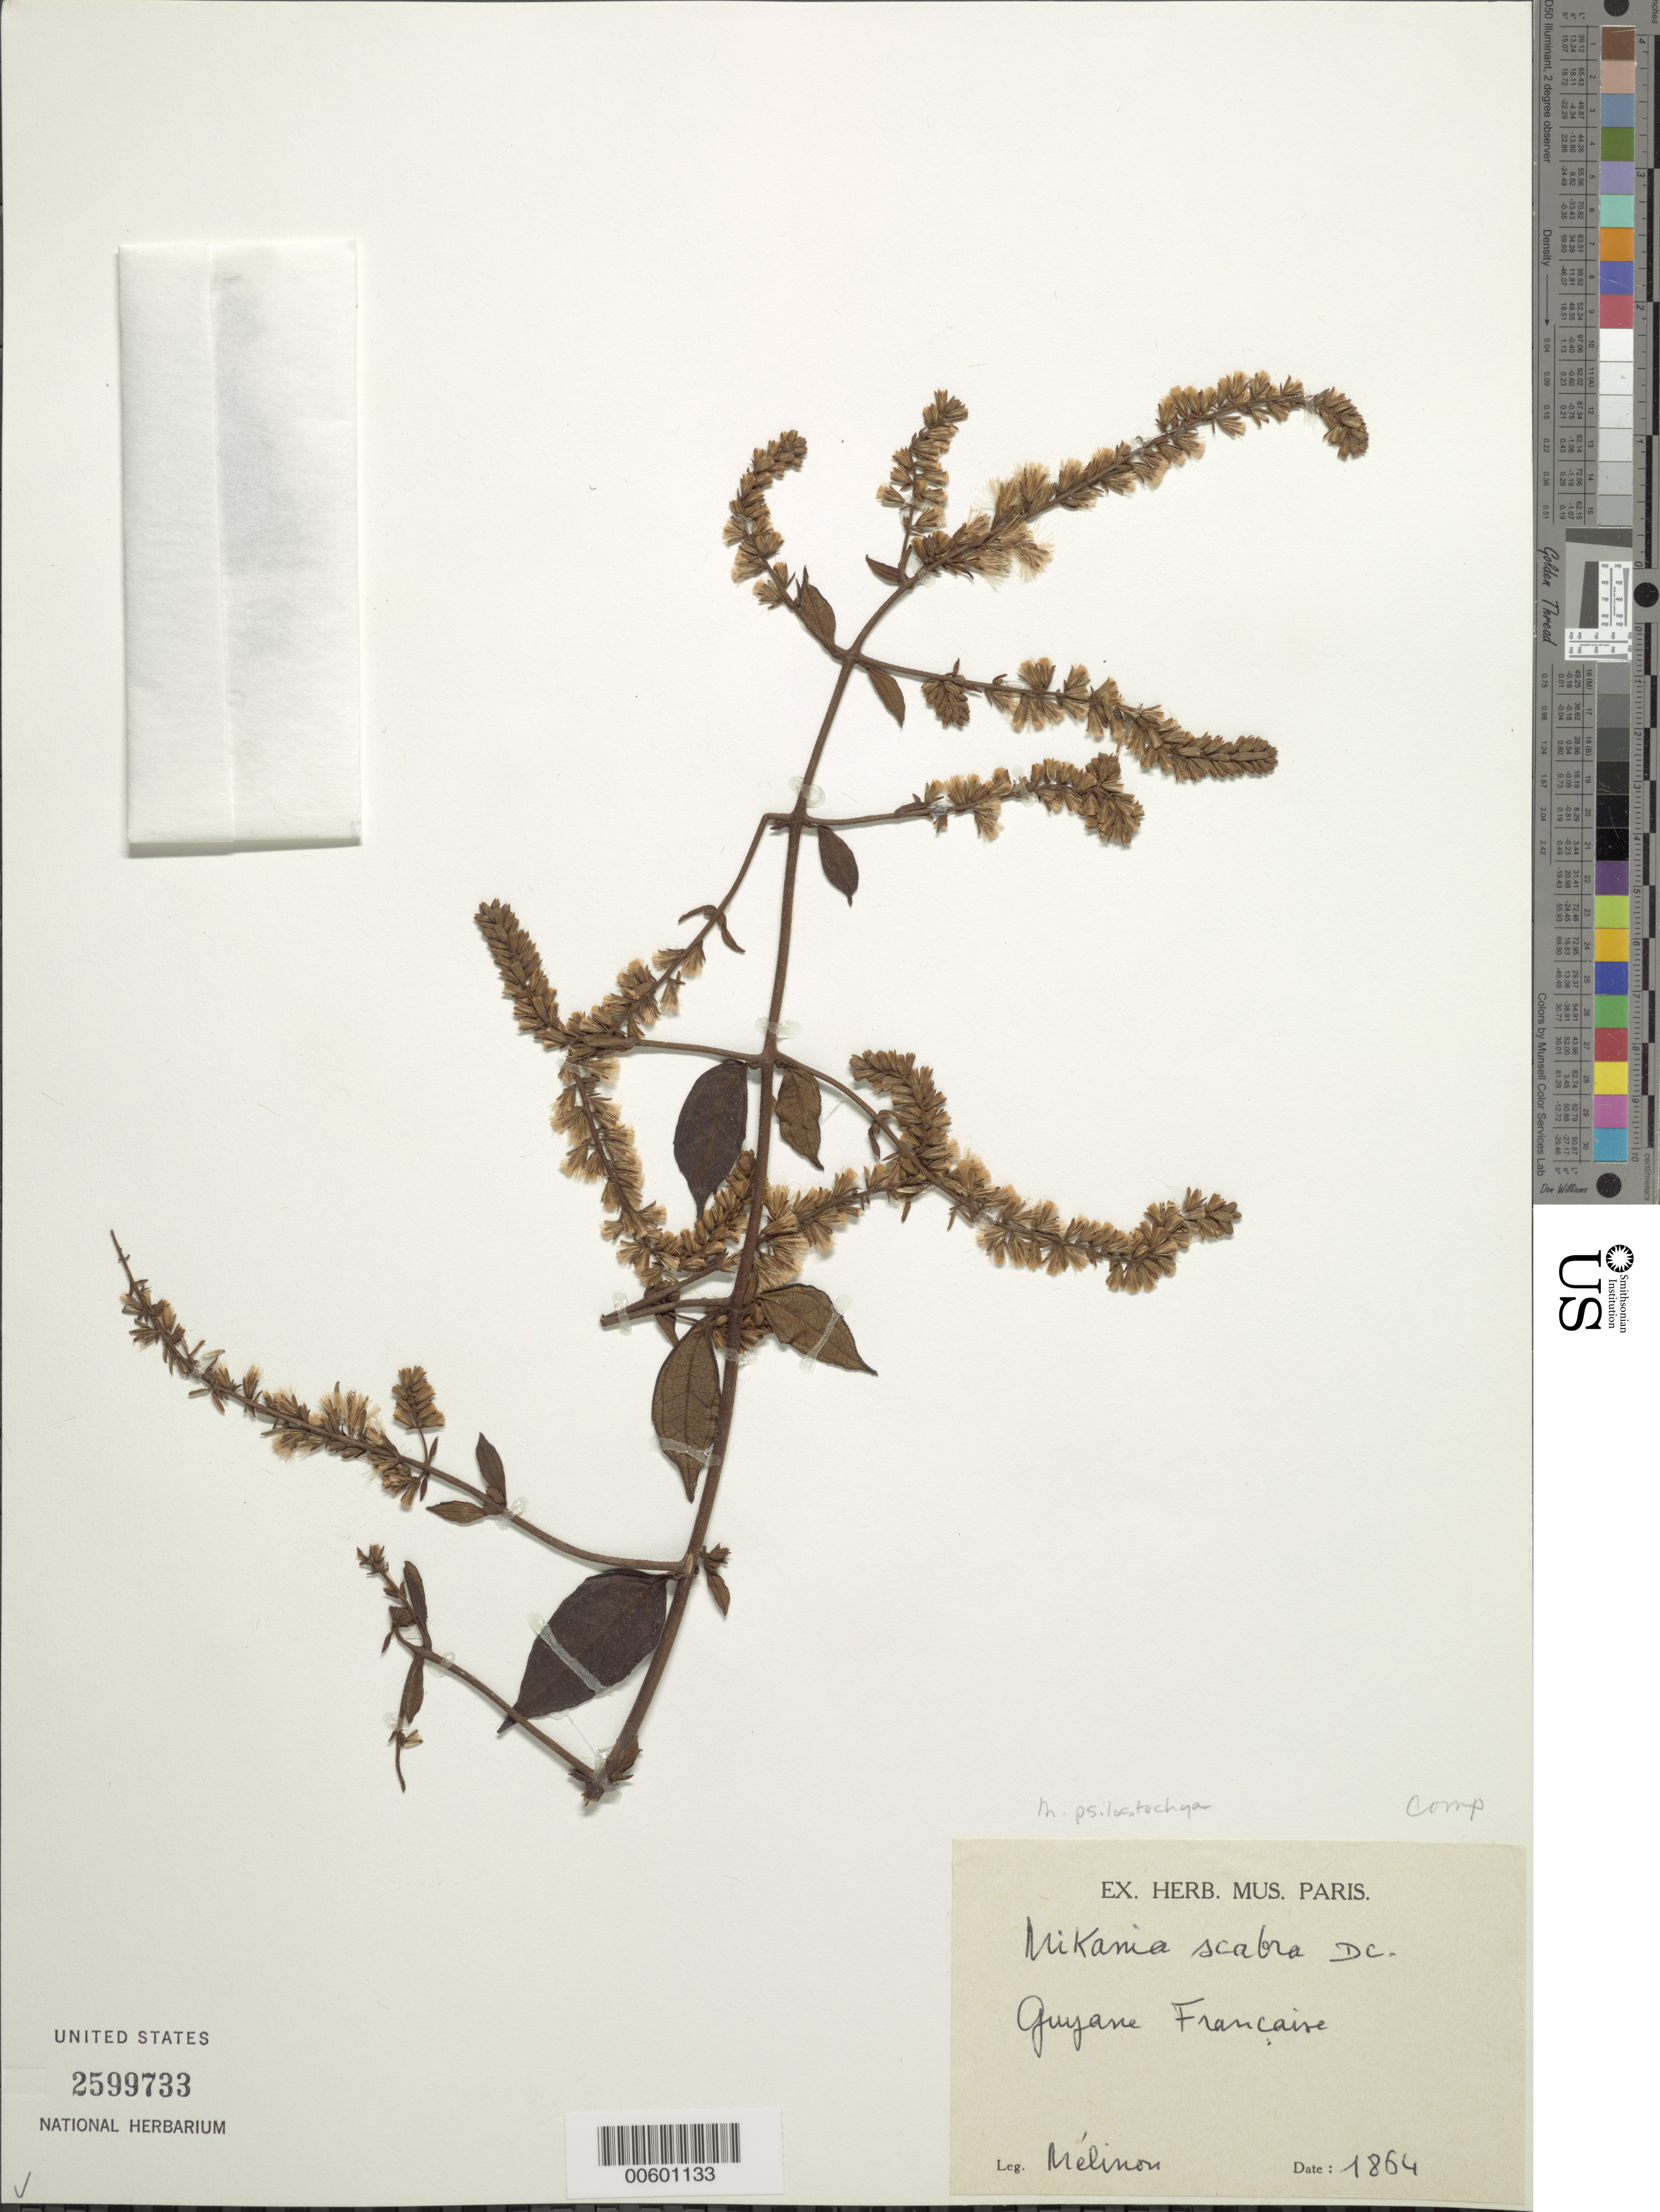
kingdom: Plantae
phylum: Tracheophyta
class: Magnoliopsida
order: Asterales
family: Asteraceae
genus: Mikania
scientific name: Mikania psilostachya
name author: DC.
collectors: E. Mélinon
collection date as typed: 1864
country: French Guiana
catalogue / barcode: US 2599733